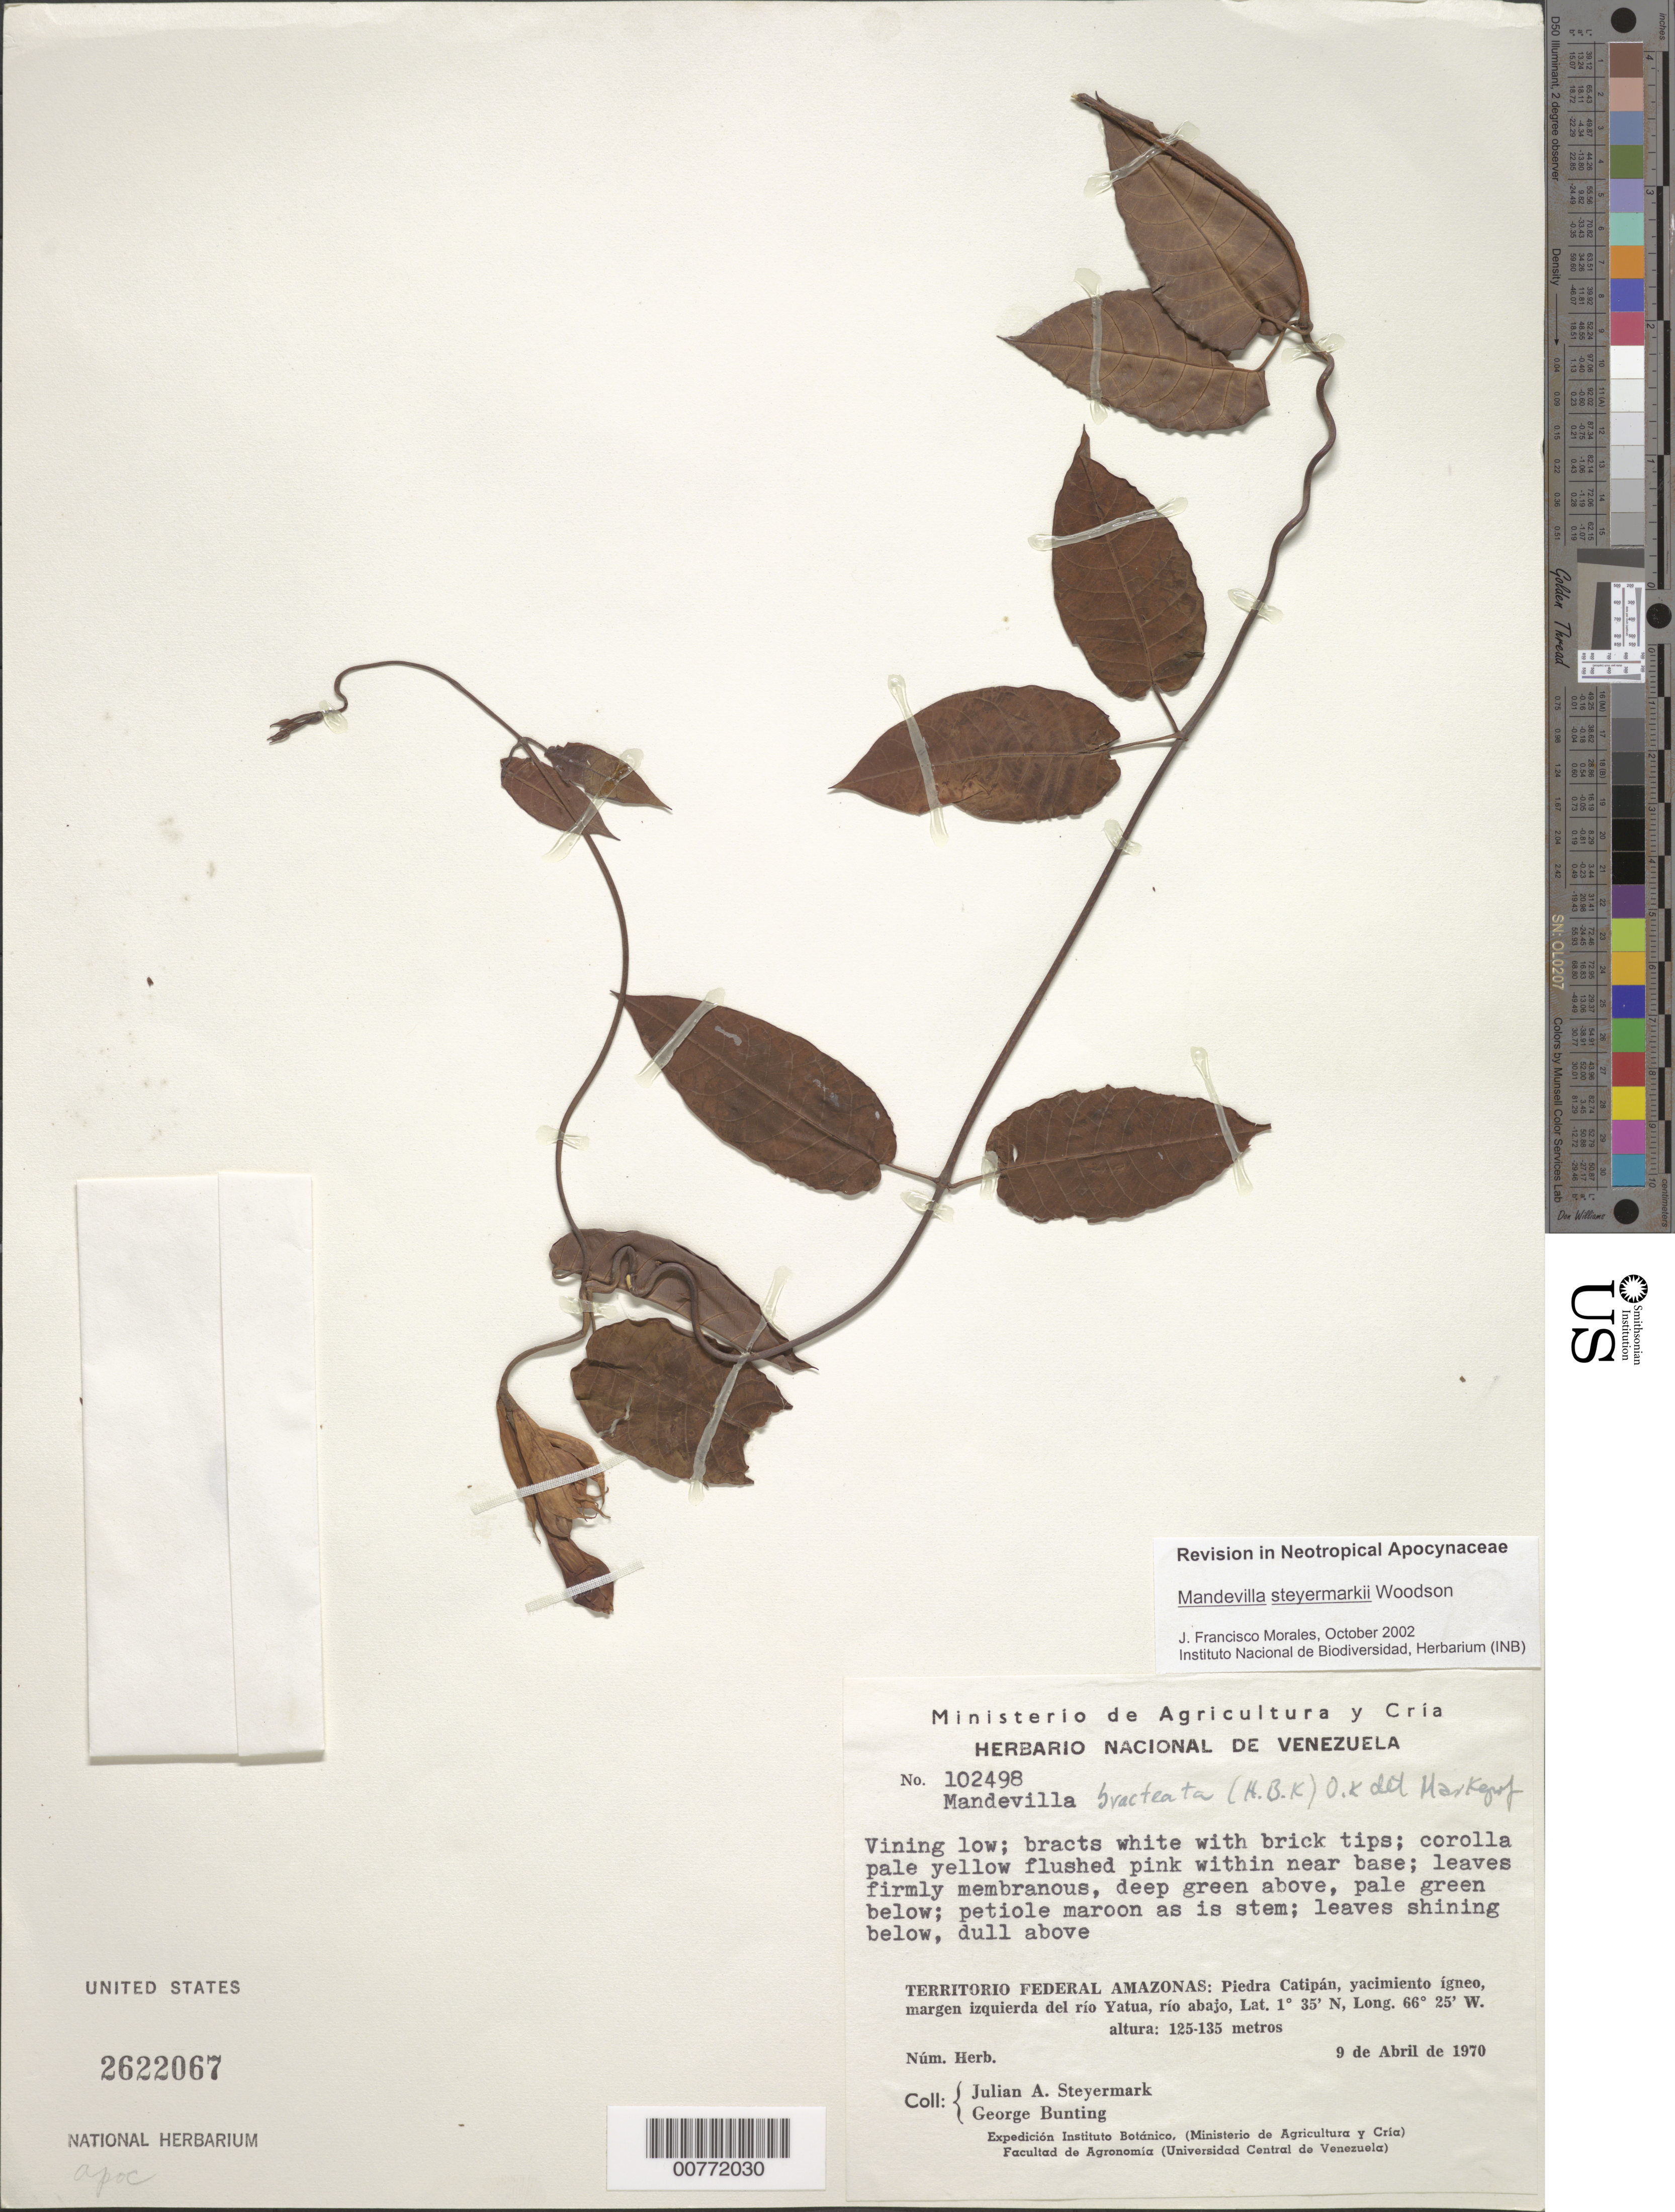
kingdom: Plantae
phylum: Tracheophyta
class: Magnoliopsida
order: Gentianales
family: Apocynaceae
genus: Mandevilla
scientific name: Mandevilla steyermarkii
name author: Woodson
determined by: Morales, J. F.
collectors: J. Steyermark & G. S. Bunting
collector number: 102498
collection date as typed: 9-Apr-70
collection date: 1970-04-09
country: Venezuela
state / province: Amazonas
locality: Piedra Catipán, Río Yatua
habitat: Yacimiento igneo, margen izquierda del río; río abajo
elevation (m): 125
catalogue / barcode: US 2622067